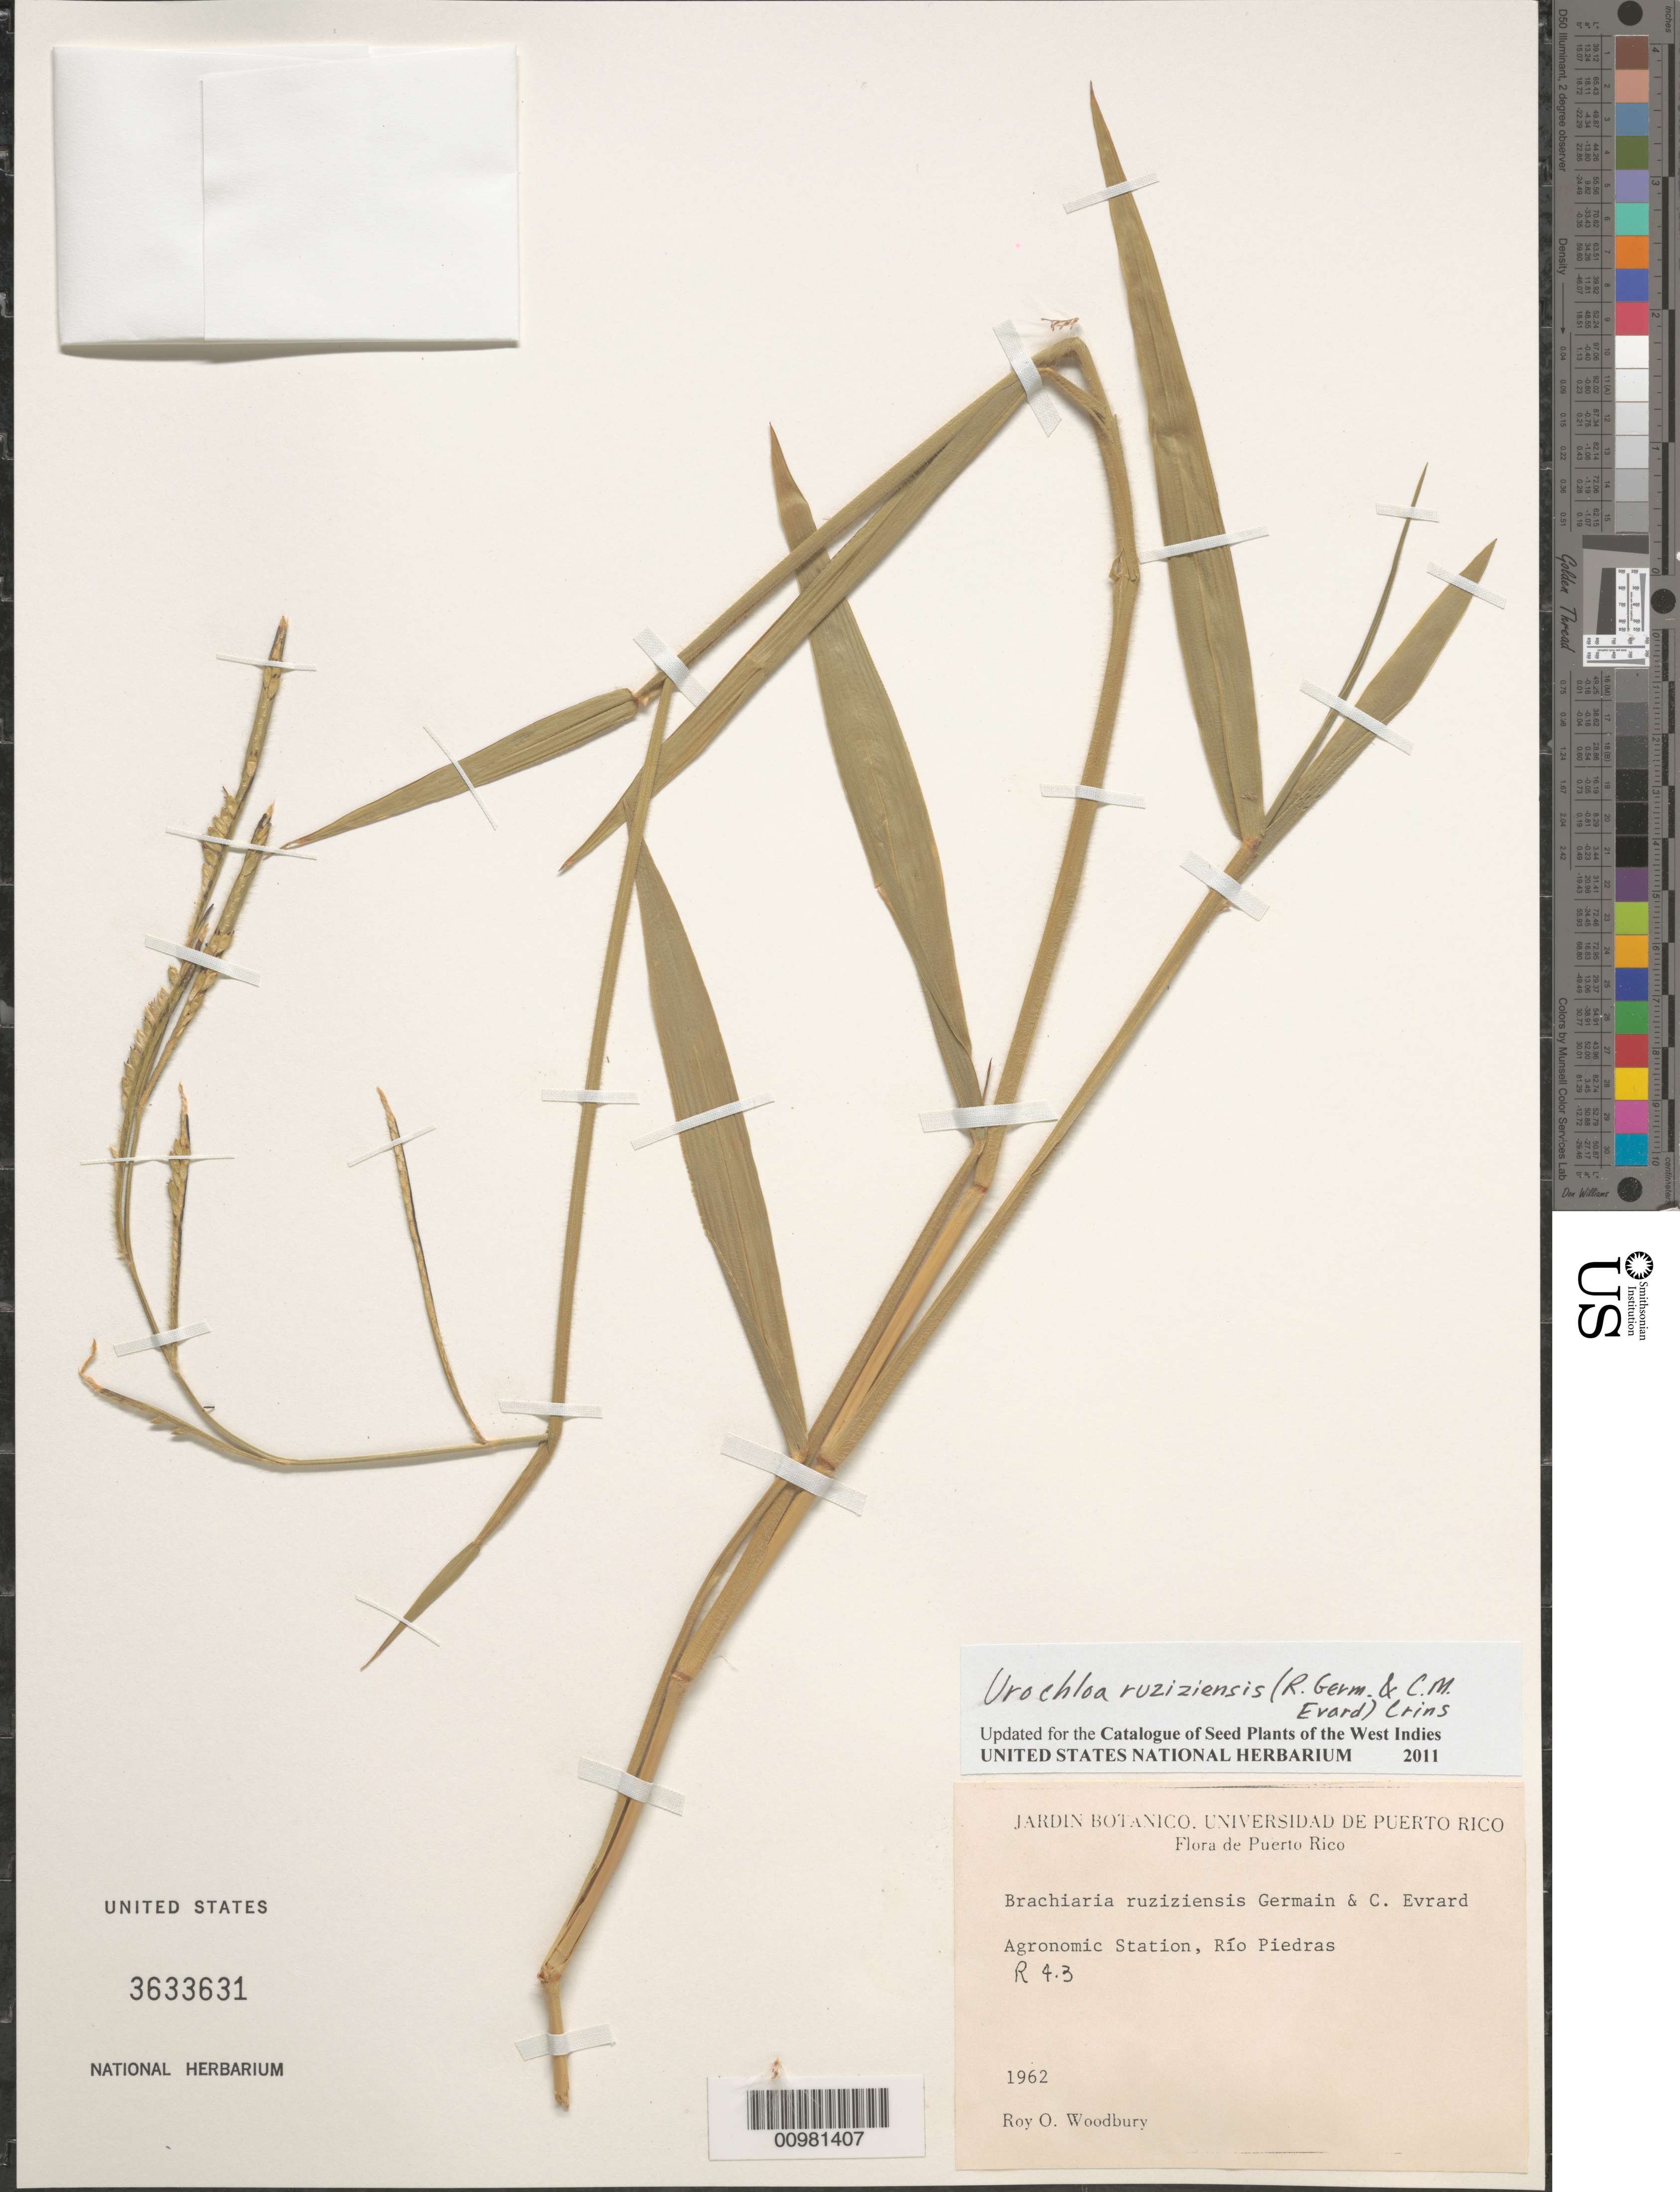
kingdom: Plantae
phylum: Tracheophyta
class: Liliopsida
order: Poales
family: Poaceae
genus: Urochloa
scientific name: Urochloa ruziziensis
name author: (R. Germ. & C.M. Evrard) Crins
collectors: R. O. Woodbury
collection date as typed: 1962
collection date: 1962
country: Puerto Rico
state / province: San Juan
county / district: Río Piedras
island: Puerto Rico I.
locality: Agronomic Station, Rio Piedras.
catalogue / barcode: US 3633631